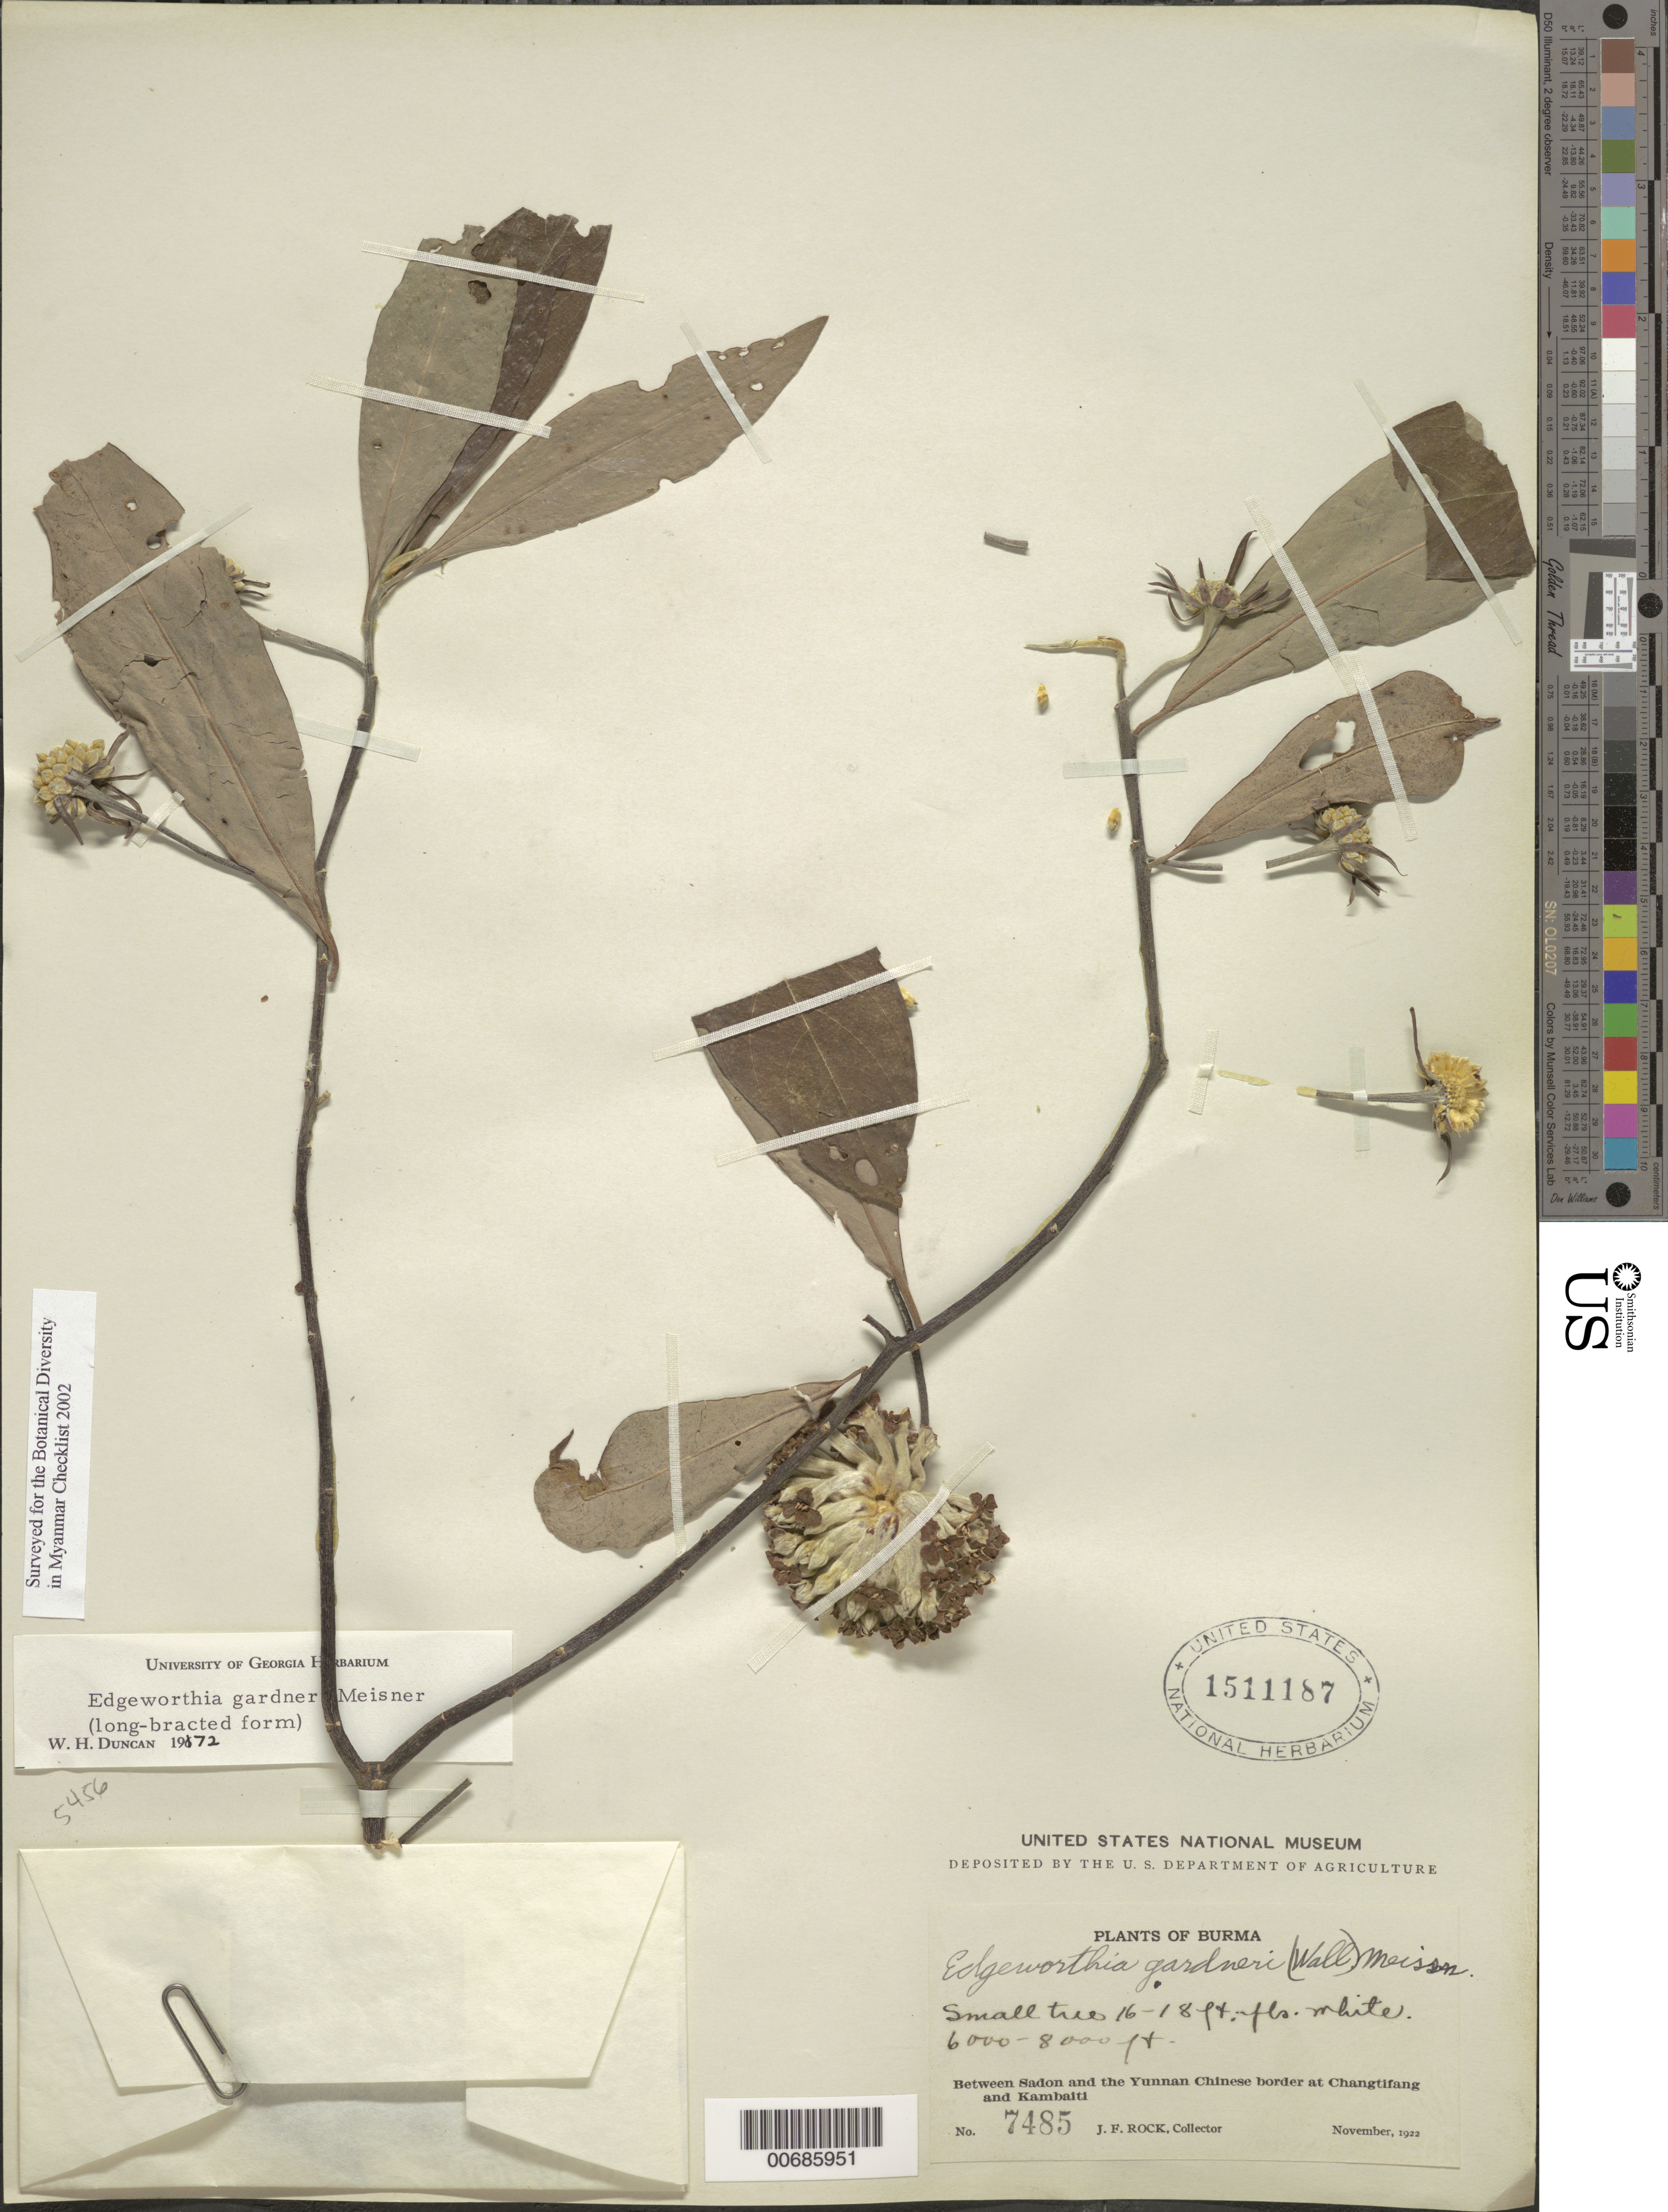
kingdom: Plantae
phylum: Tracheophyta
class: Magnoliopsida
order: Malvales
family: Thymelaeaceae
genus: Edgeworthia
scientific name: Edgeworthia gardneri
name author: Meisn.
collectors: J. F. Rock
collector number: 7485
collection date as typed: Nov 1922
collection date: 1922-11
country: Myanmar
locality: Betw. Sadon and Yunnan Chinese border at Changtifang and Kambaiti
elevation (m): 1829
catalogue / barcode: US 1511187